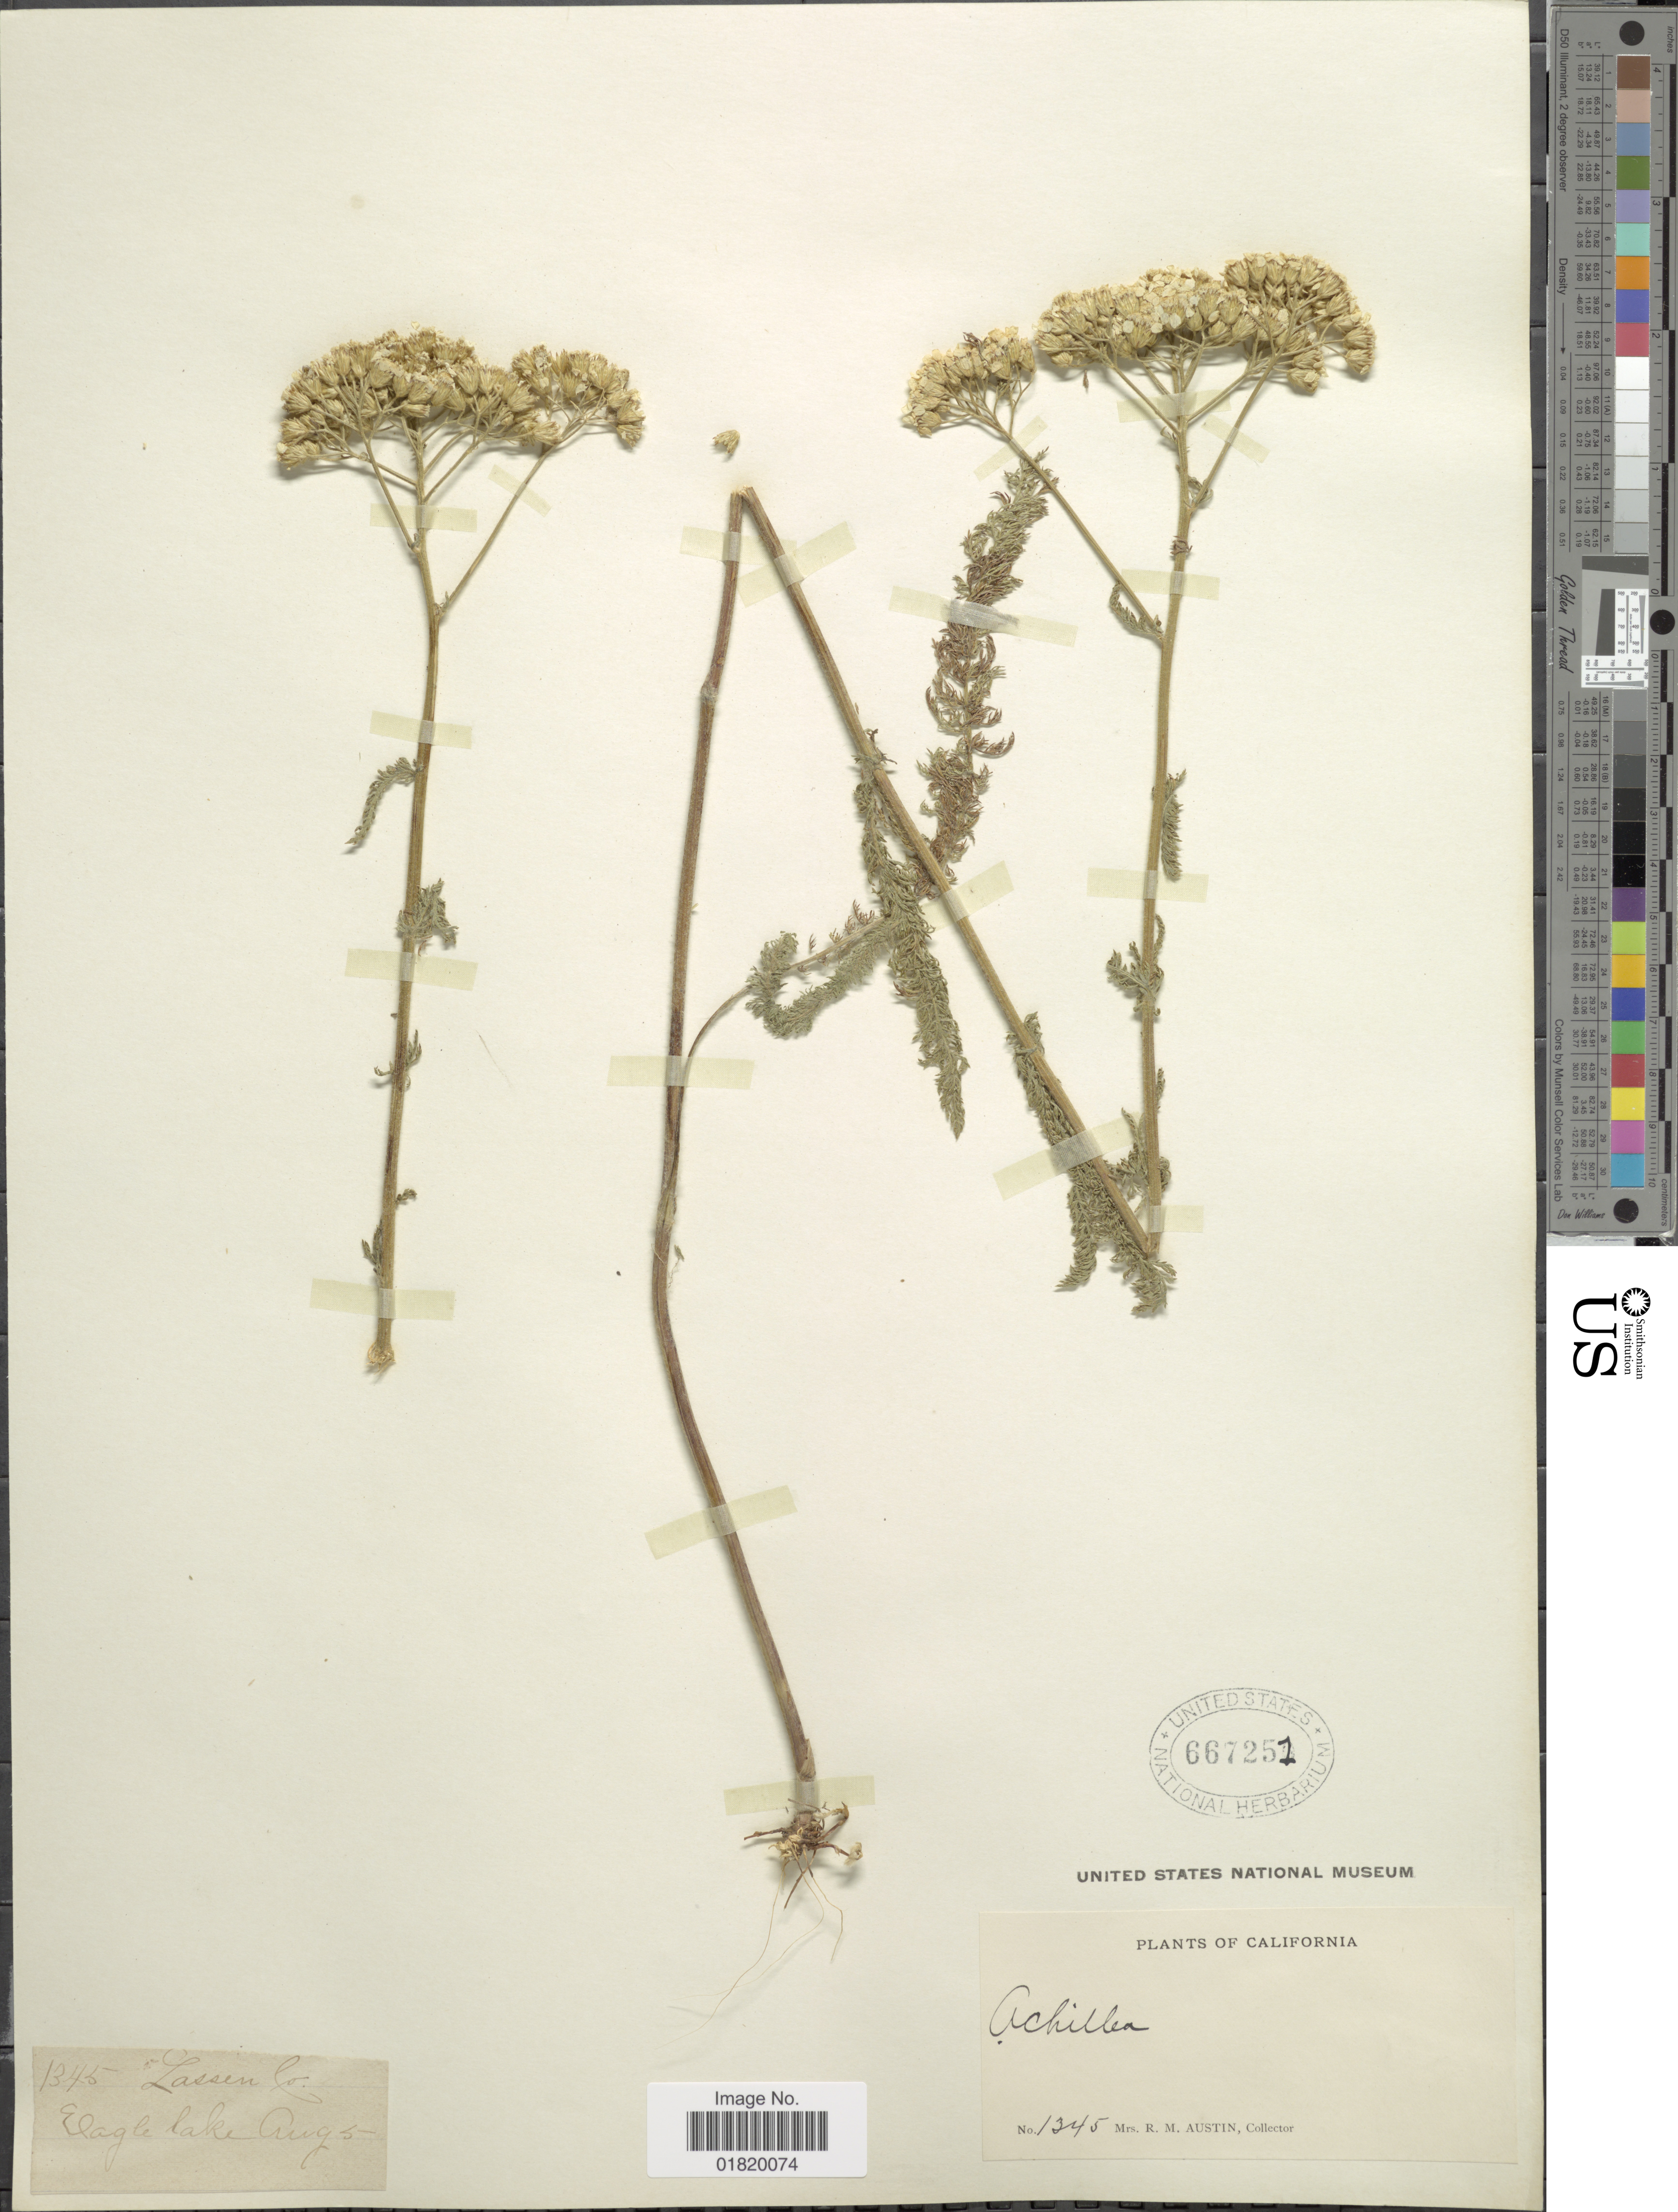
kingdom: Plantae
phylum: Tracheophyta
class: Magnoliopsida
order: Asterales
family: Asteraceae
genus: Achillea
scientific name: Achillea lanulosa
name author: Nutt.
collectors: R. Austin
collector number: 1345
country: United States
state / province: California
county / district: Lassen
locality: Lassen Co. Eagle lake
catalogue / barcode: US 667251